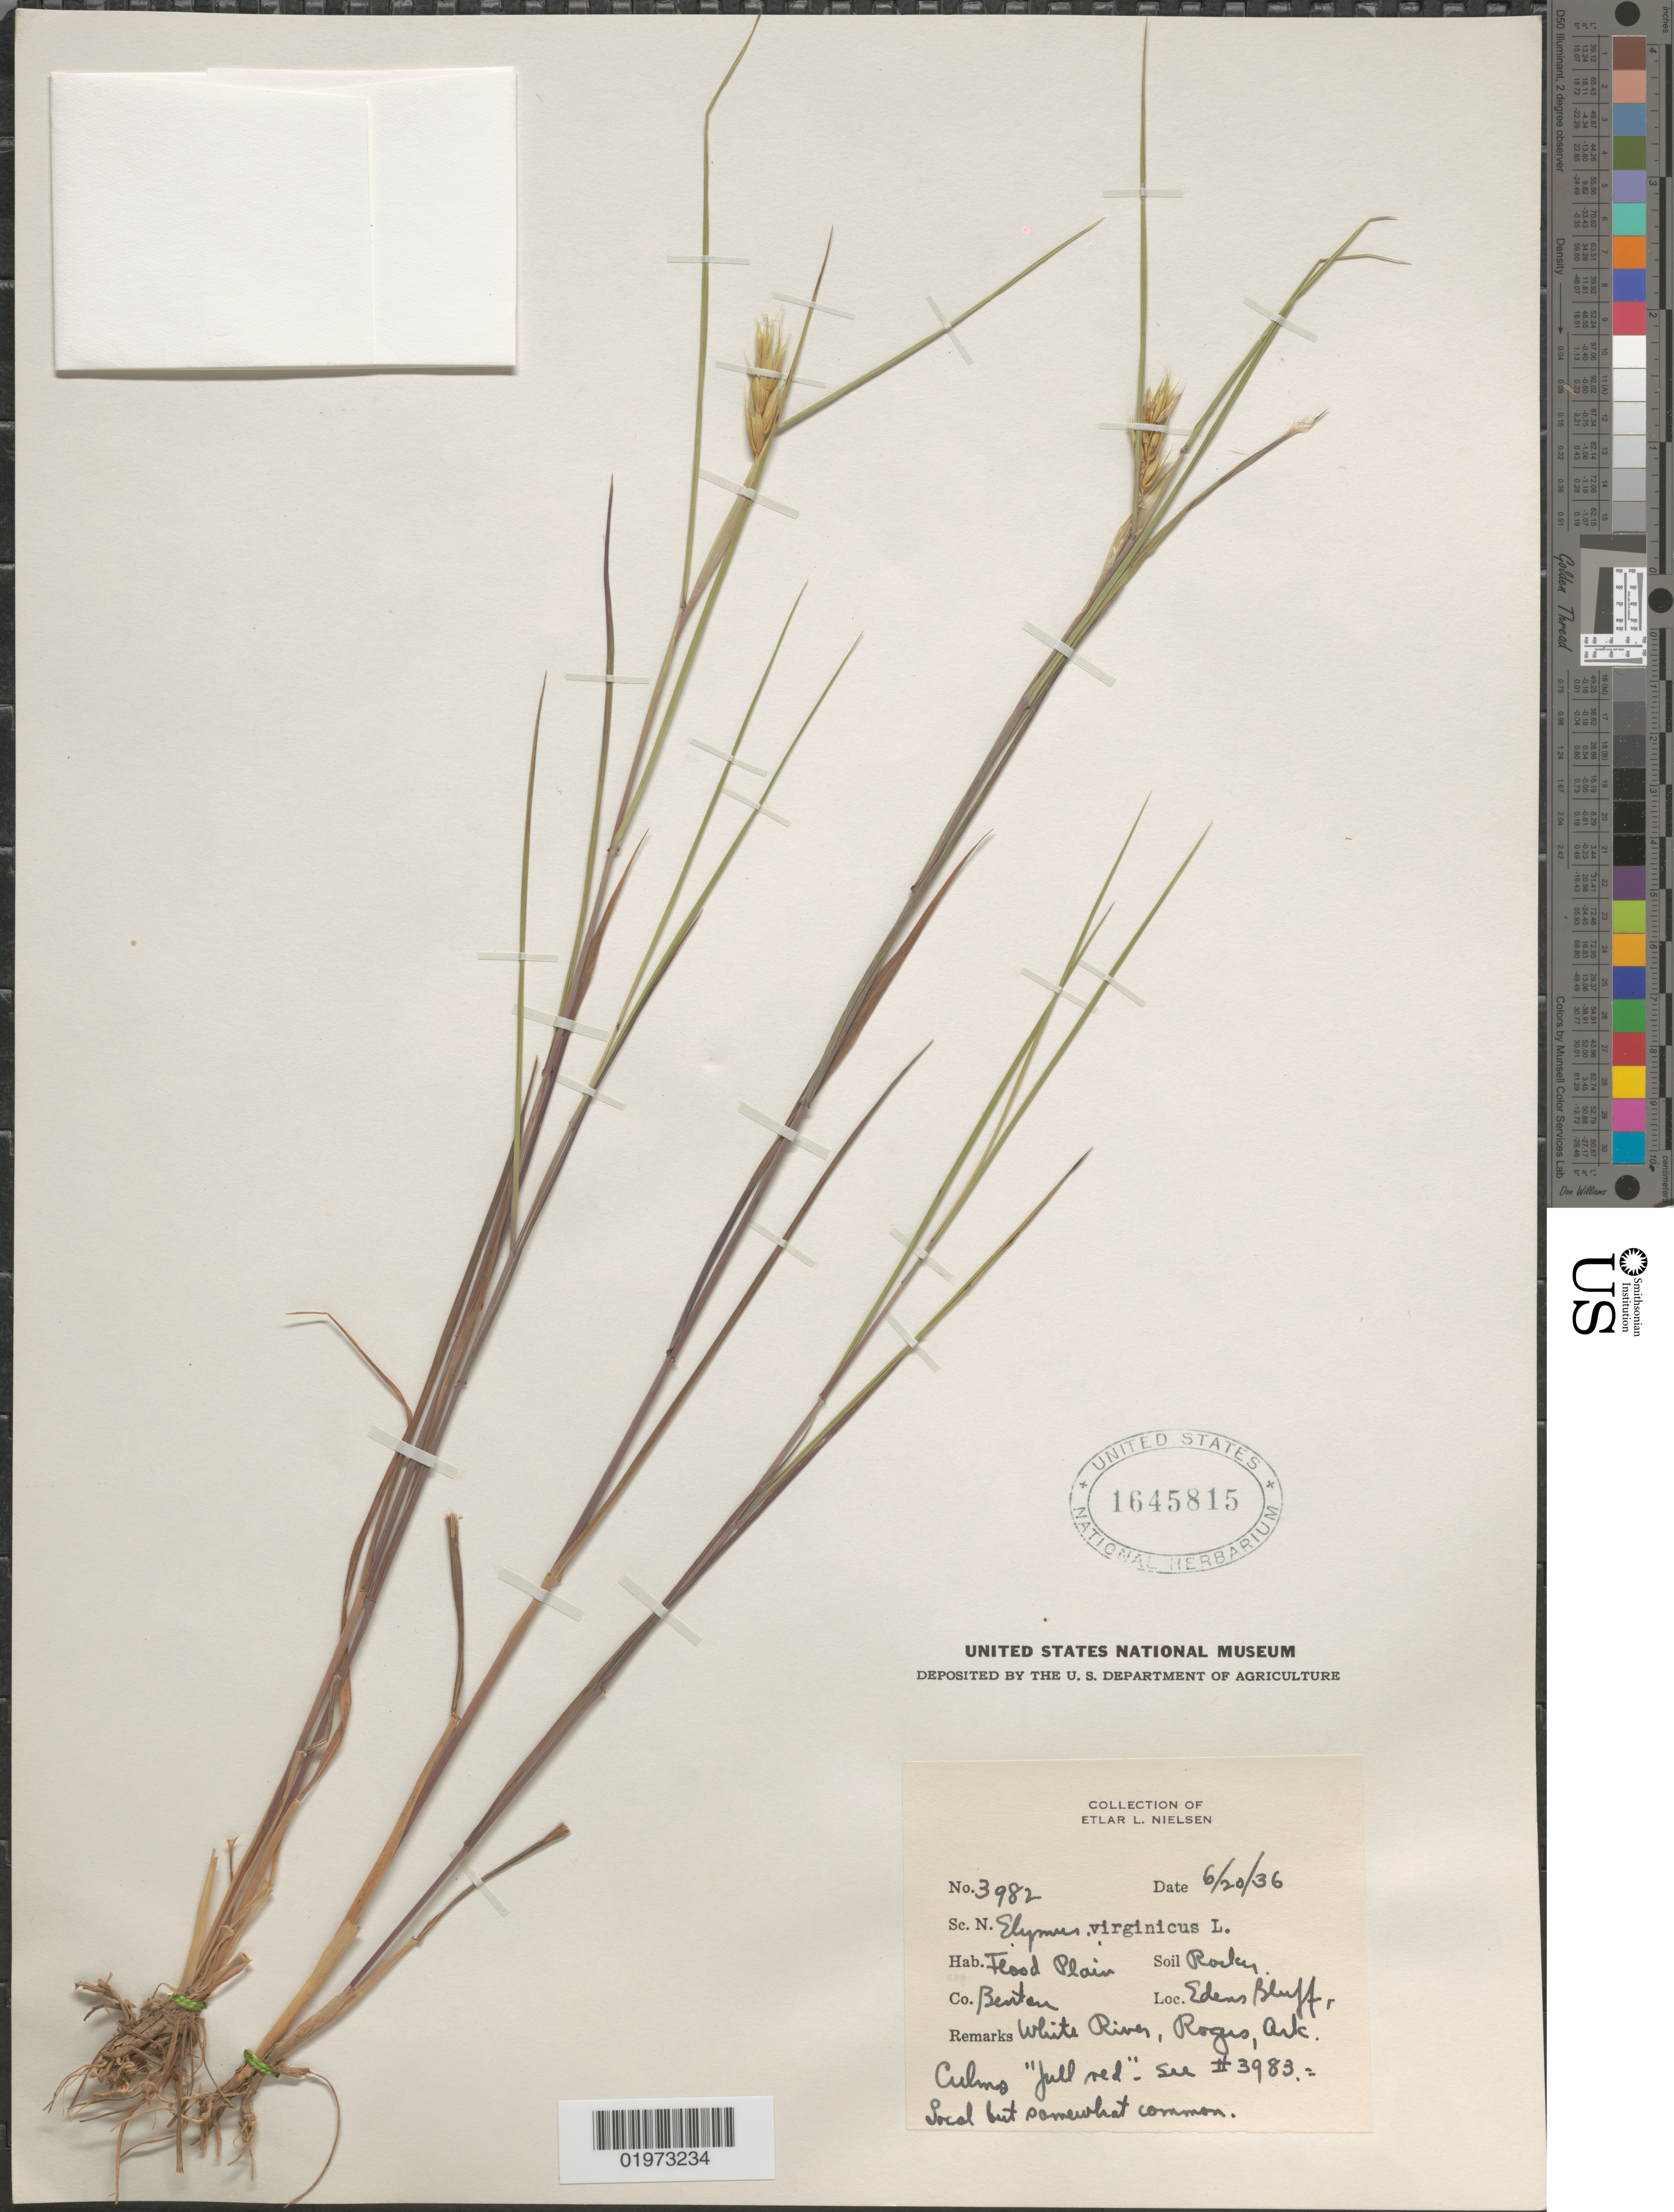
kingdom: Plantae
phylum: Tracheophyta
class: Liliopsida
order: Poales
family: Poaceae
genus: Elymus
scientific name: Elymus virginicus var. virginicus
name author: L.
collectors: E. L. Nielsen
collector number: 3982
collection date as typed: Transcribed d/m/y: 20/6/36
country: United States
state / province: Arkansas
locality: Flood Plain. Co. Benton. Edens Bluff. White River, Rogers.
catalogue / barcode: US 1645815